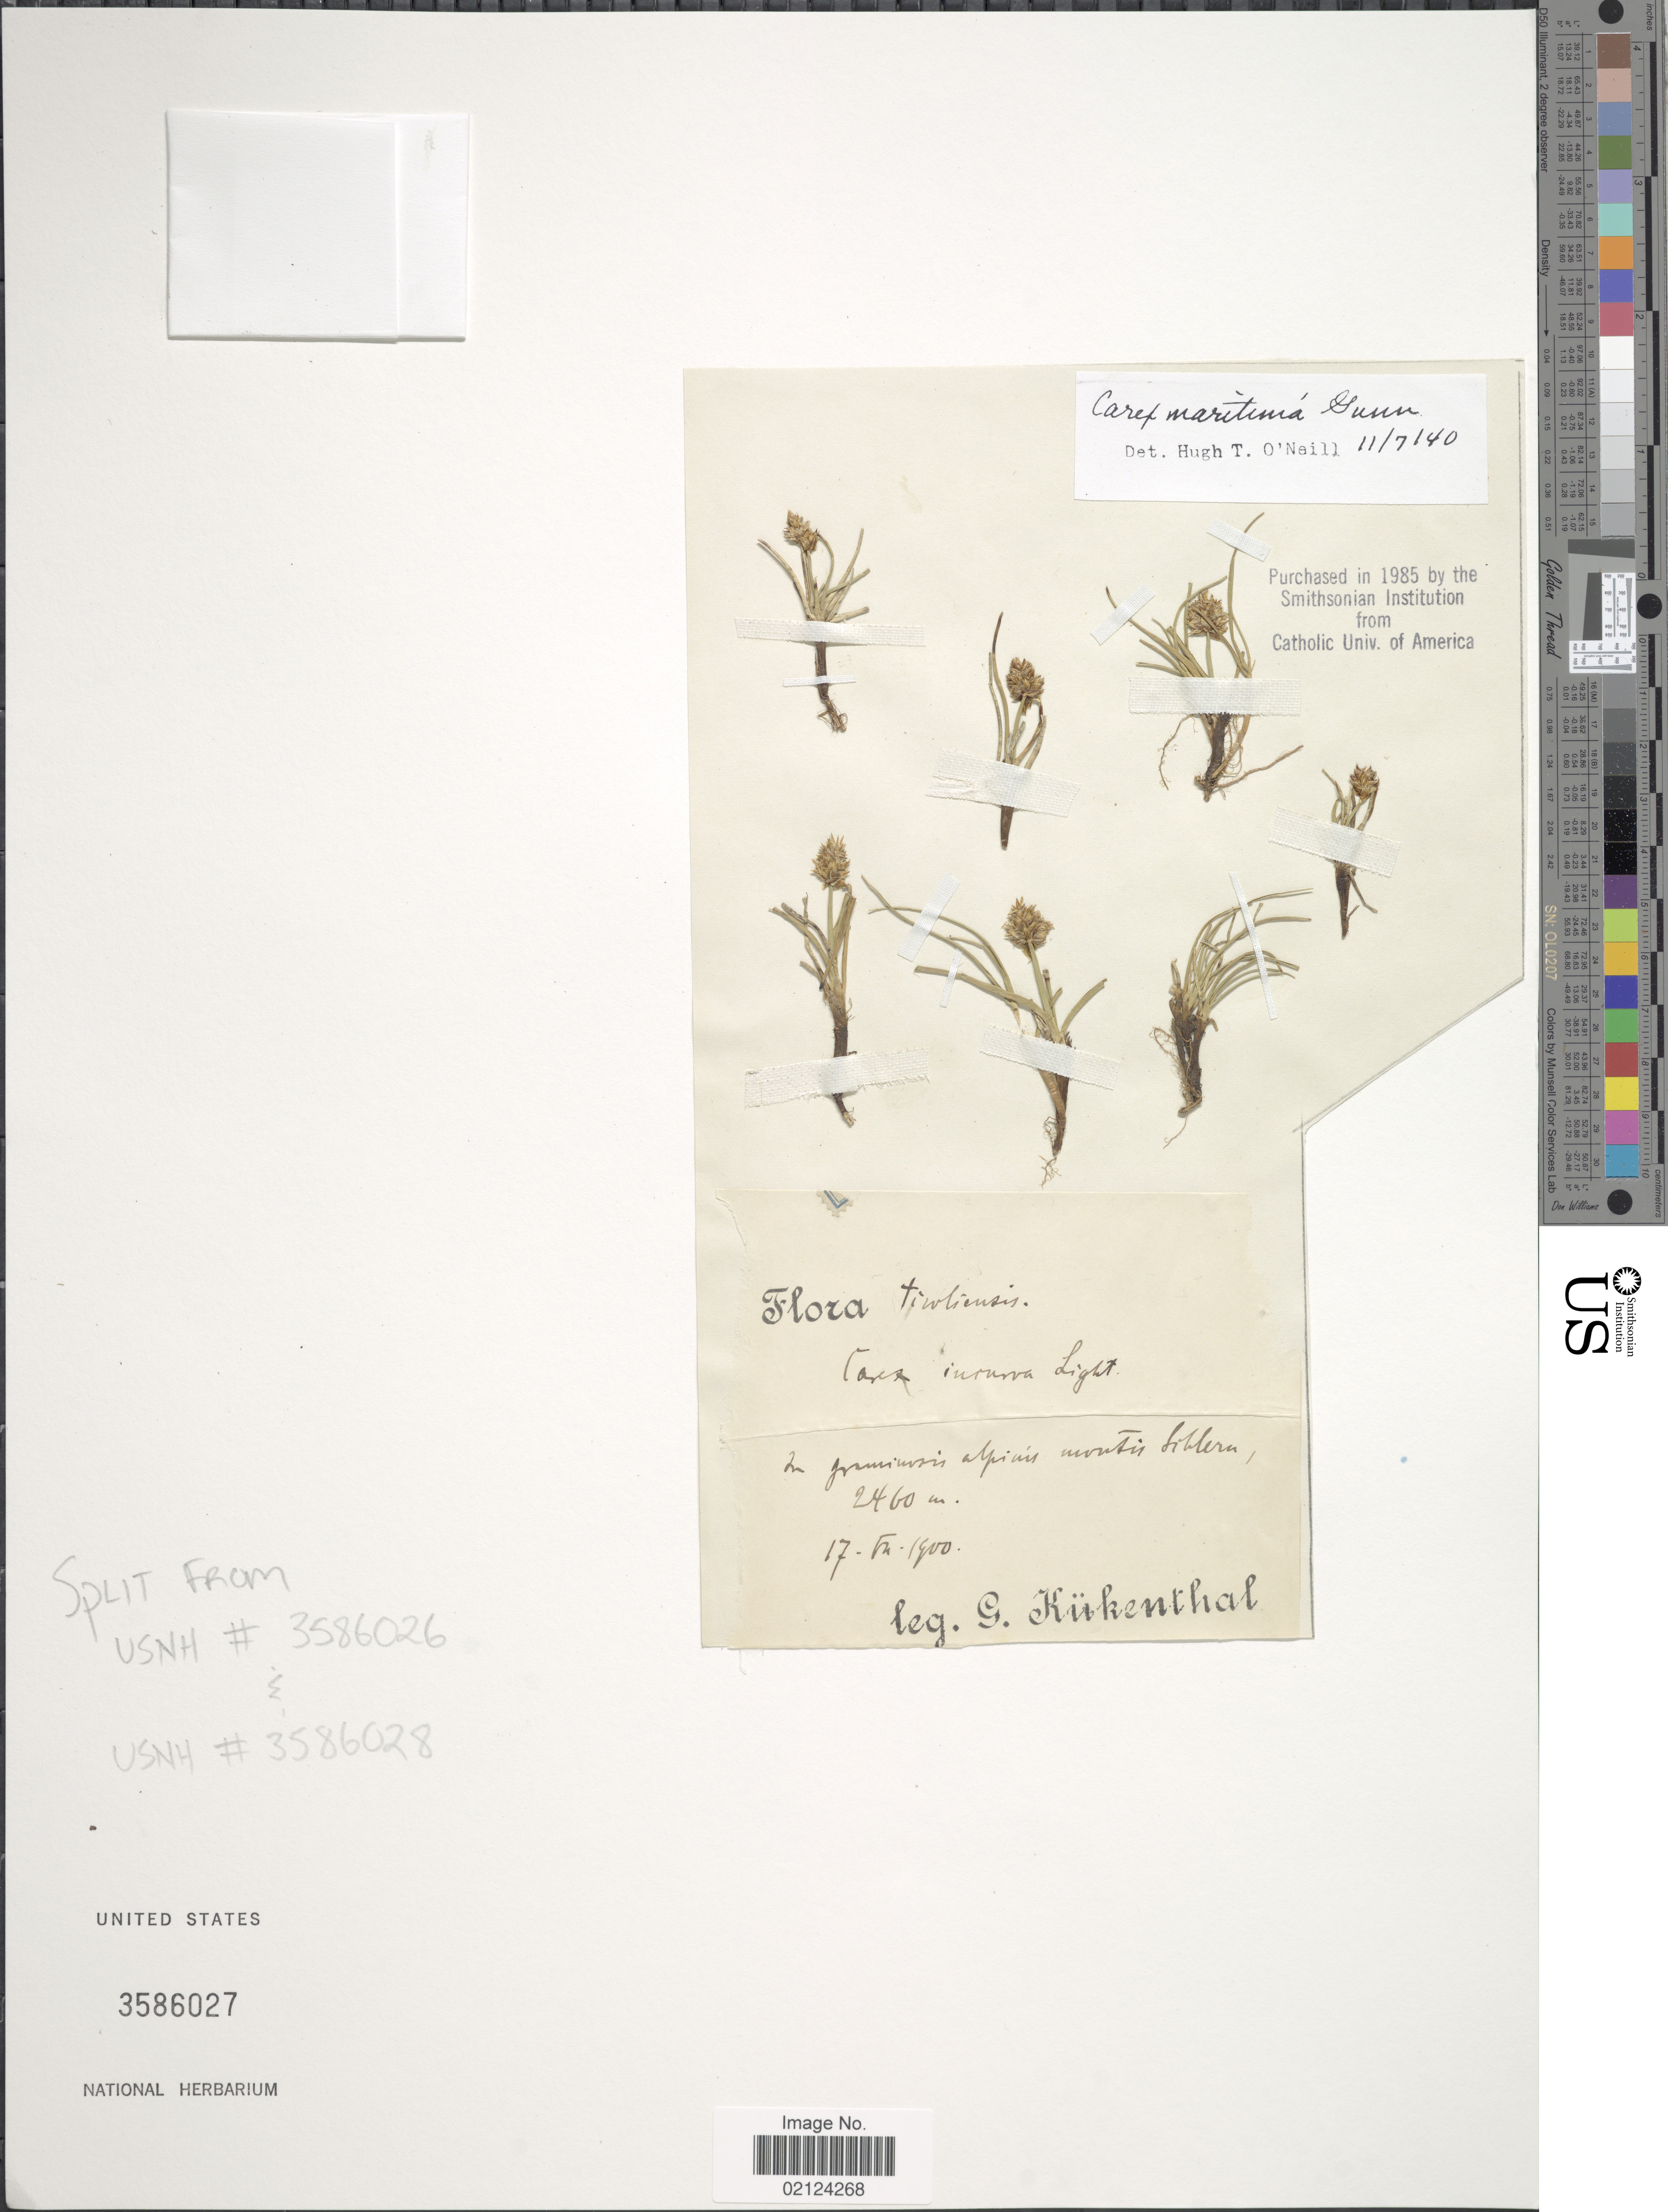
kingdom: Plantae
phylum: Tracheophyta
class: Liliopsida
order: Poales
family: Cyperaceae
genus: Carex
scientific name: Carex maritima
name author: Gunnerus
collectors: G. Kükenthal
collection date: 1900-06-17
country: Italy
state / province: Trentino-Alto Adige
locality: Montis Schlern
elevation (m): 2460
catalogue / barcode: US 3586027